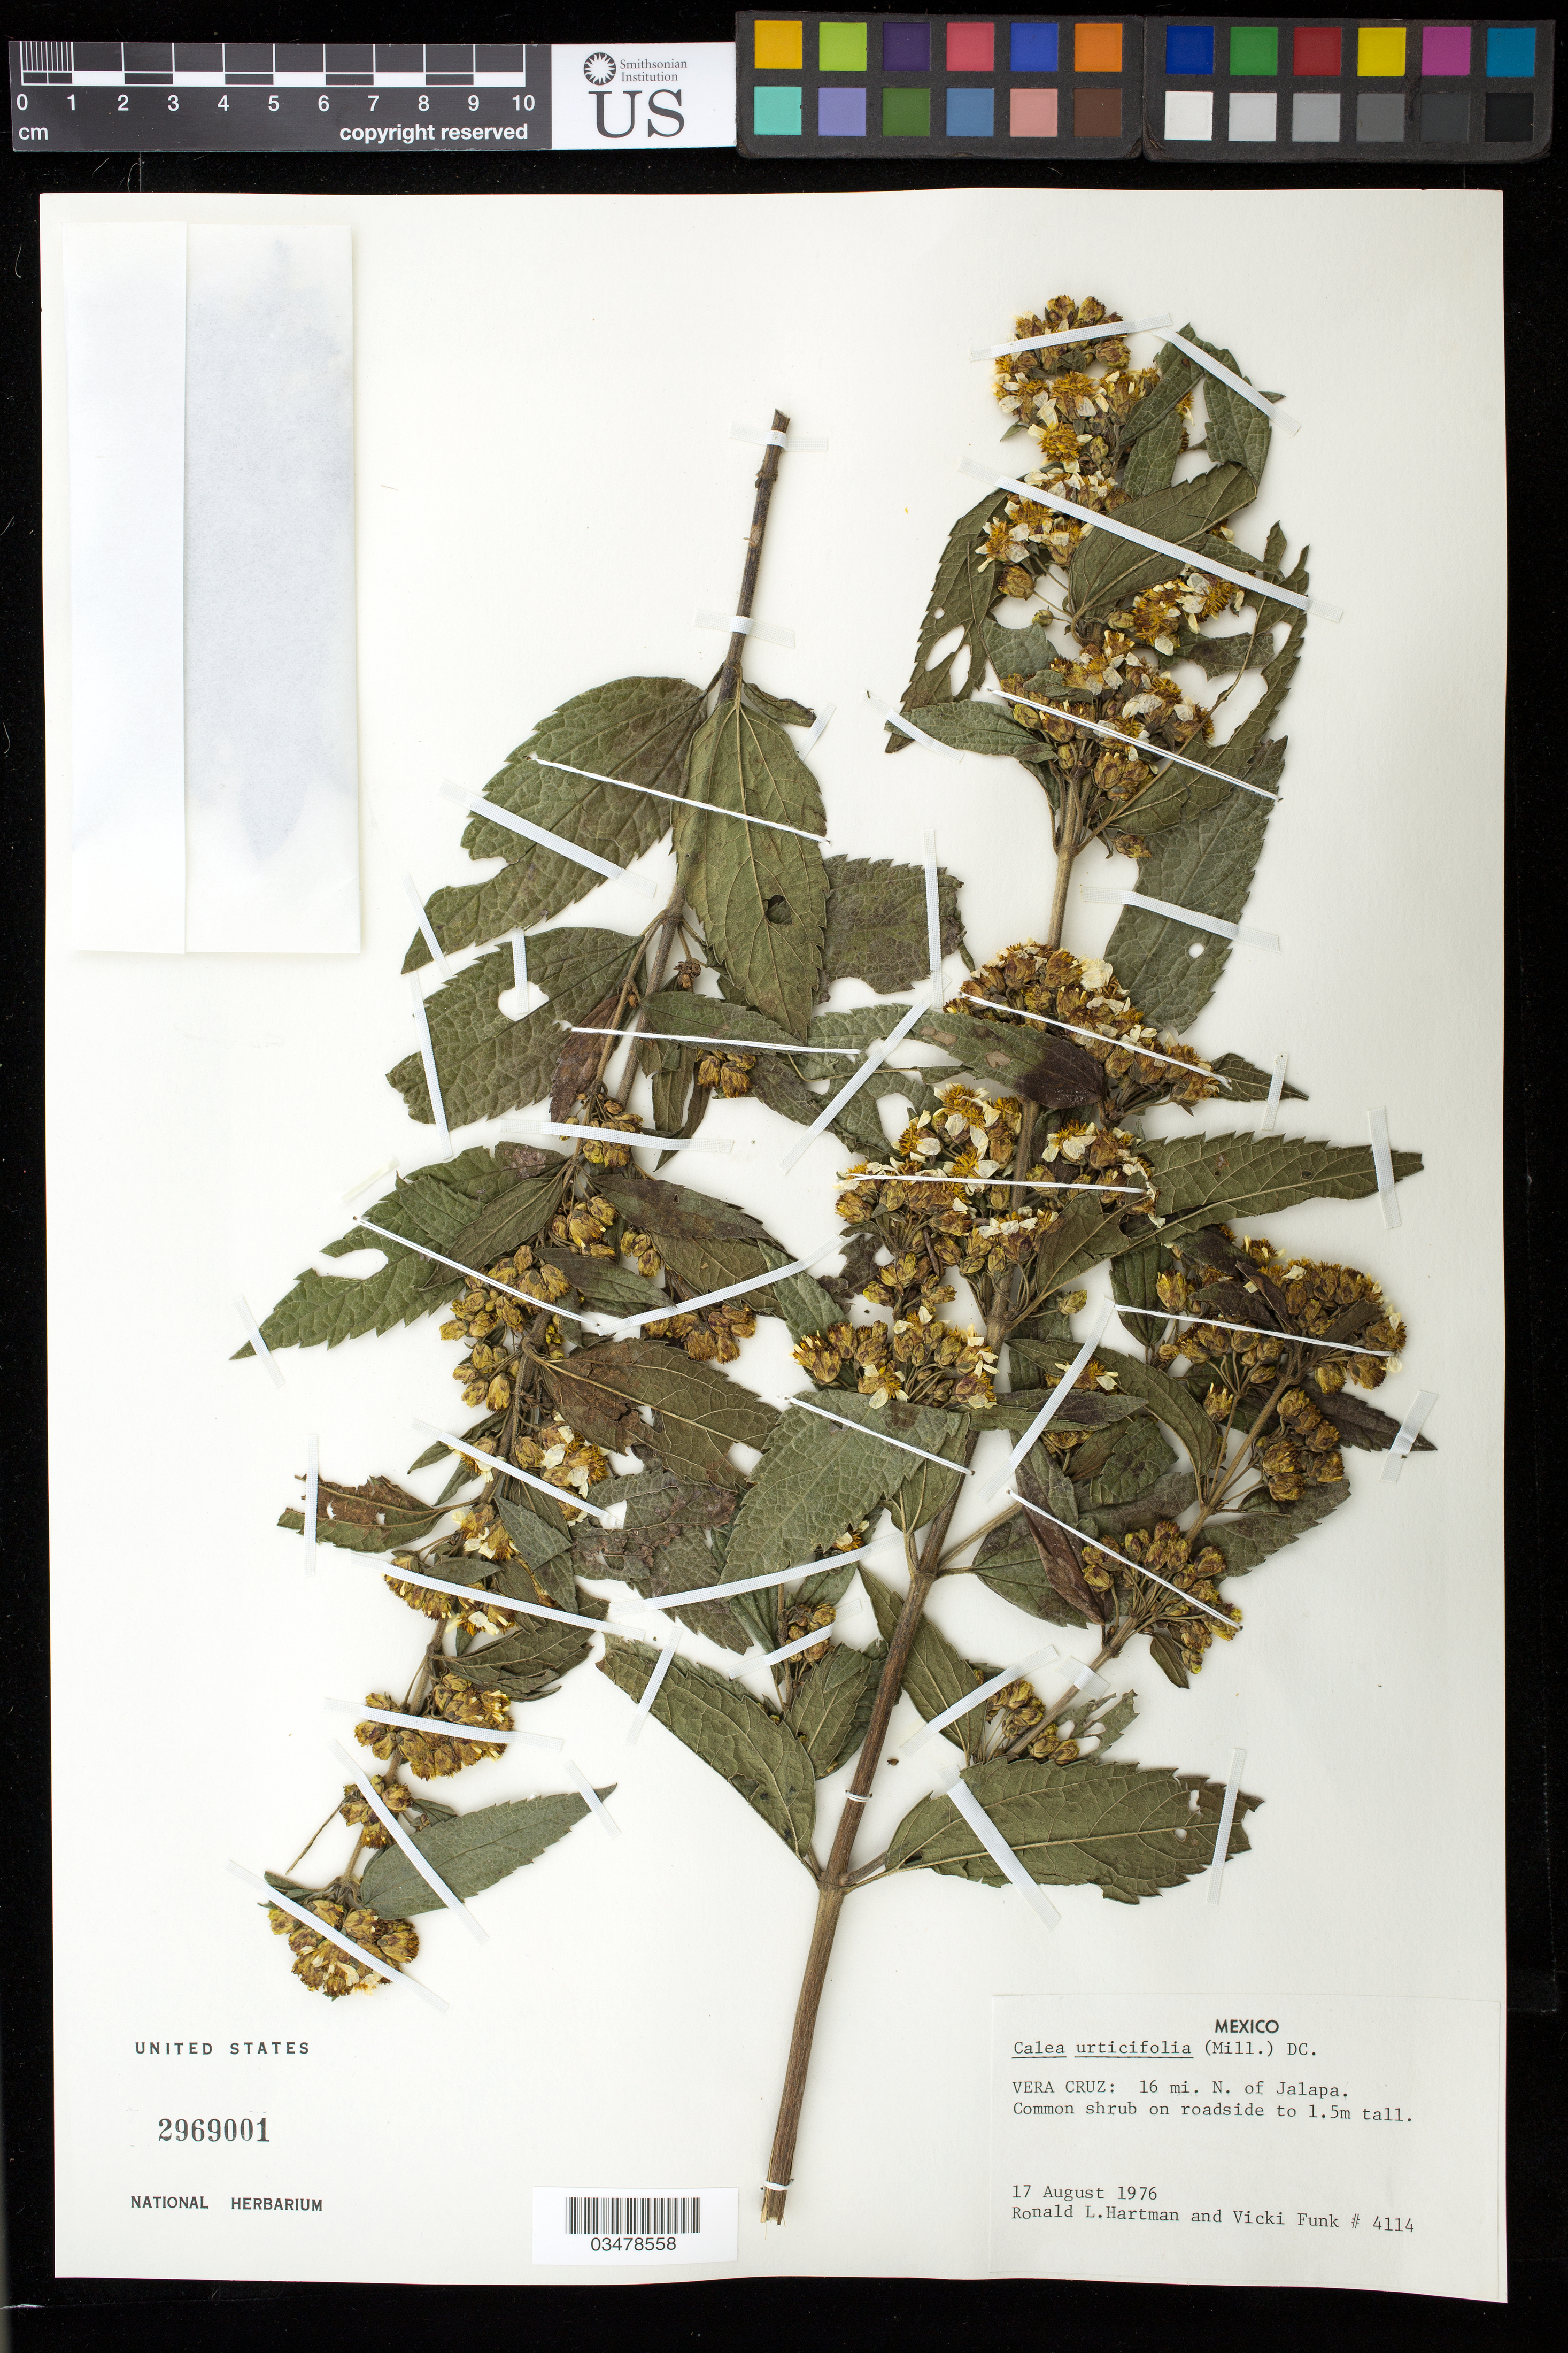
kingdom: Plantae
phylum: Tracheophyta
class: Magnoliopsida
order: Asterales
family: Asteraceae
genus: Calea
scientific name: Calea urticifolia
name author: (Mill.) DC.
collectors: R. L. Hartman & V. Funk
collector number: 4114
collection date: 1976-08-17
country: Mexico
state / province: Veracruz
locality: Vera Cruz: 16 mi N of Jalapa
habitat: On roadside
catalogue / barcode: US 2969001